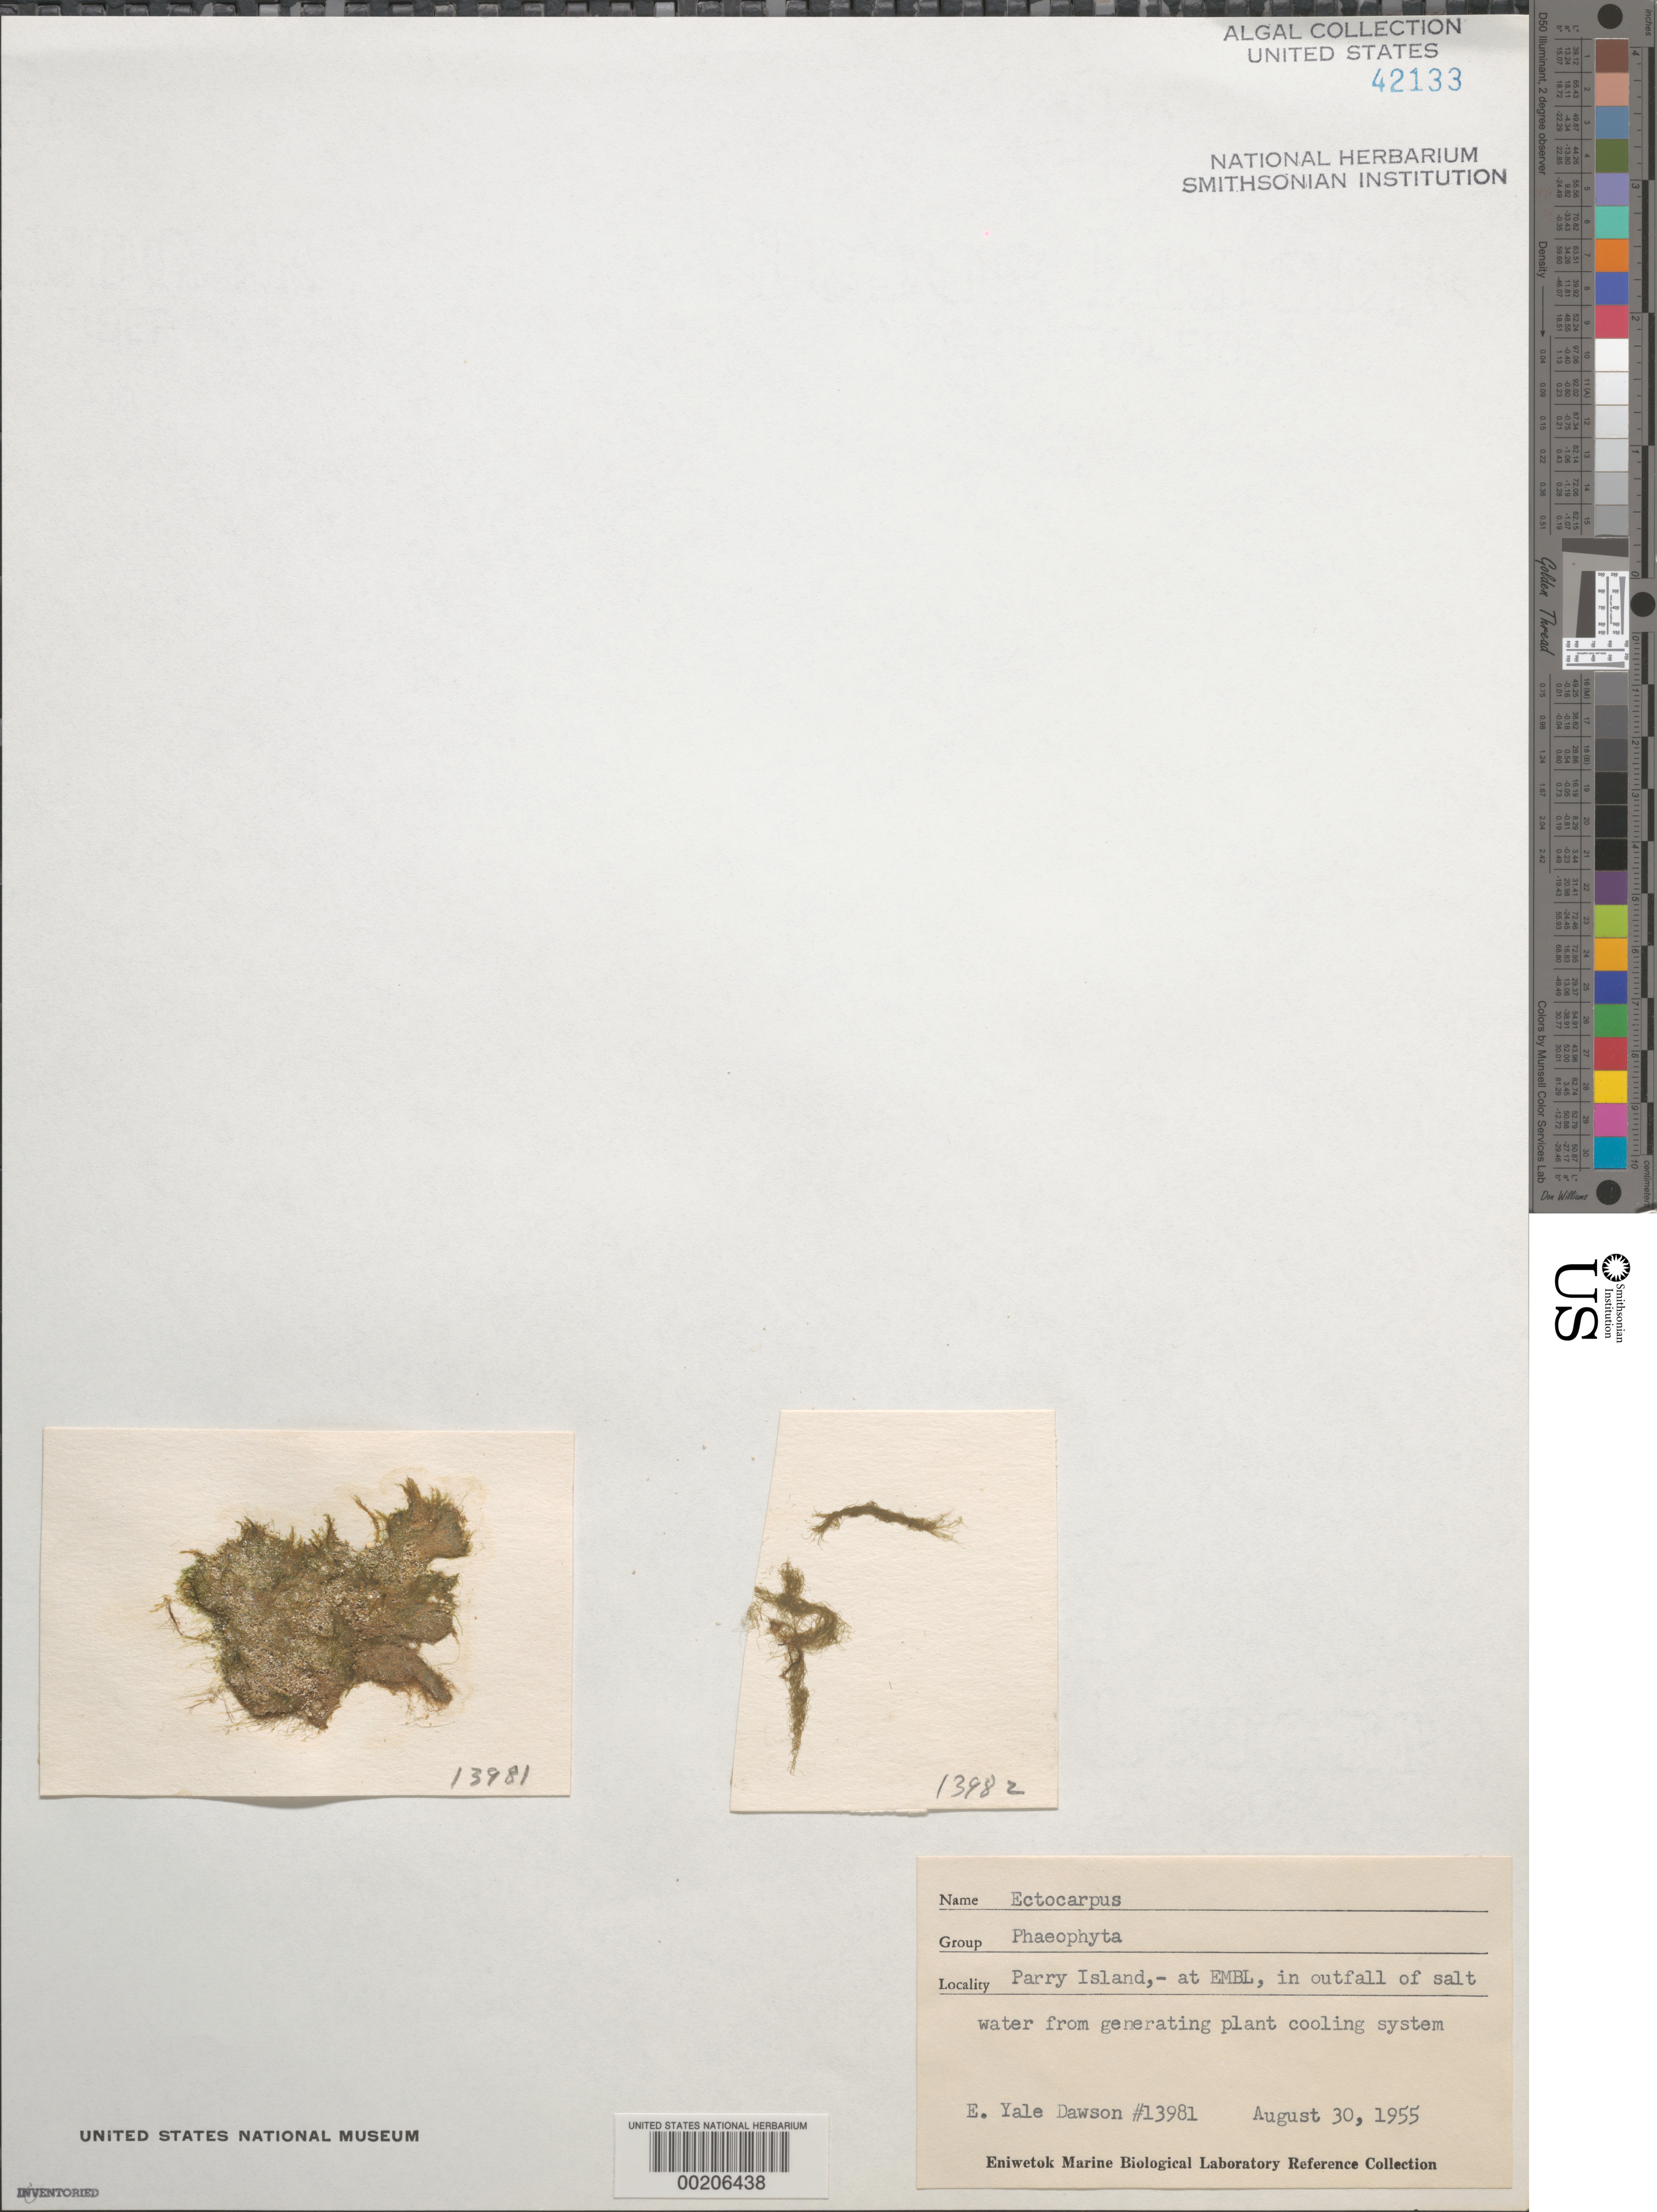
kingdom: Chromista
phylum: Ochrophyta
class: Phaeophyceae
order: Ectocarpales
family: Ectocarpaceae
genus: Ectocarpus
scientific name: Ectocarpus sp.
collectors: E. Y. Dawson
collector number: EYD 13981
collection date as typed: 30 Aug 1955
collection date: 1955-08-30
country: Marshall Islands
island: Enewetak [Eniwetok] Atoll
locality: Parry Islet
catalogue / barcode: US 42133